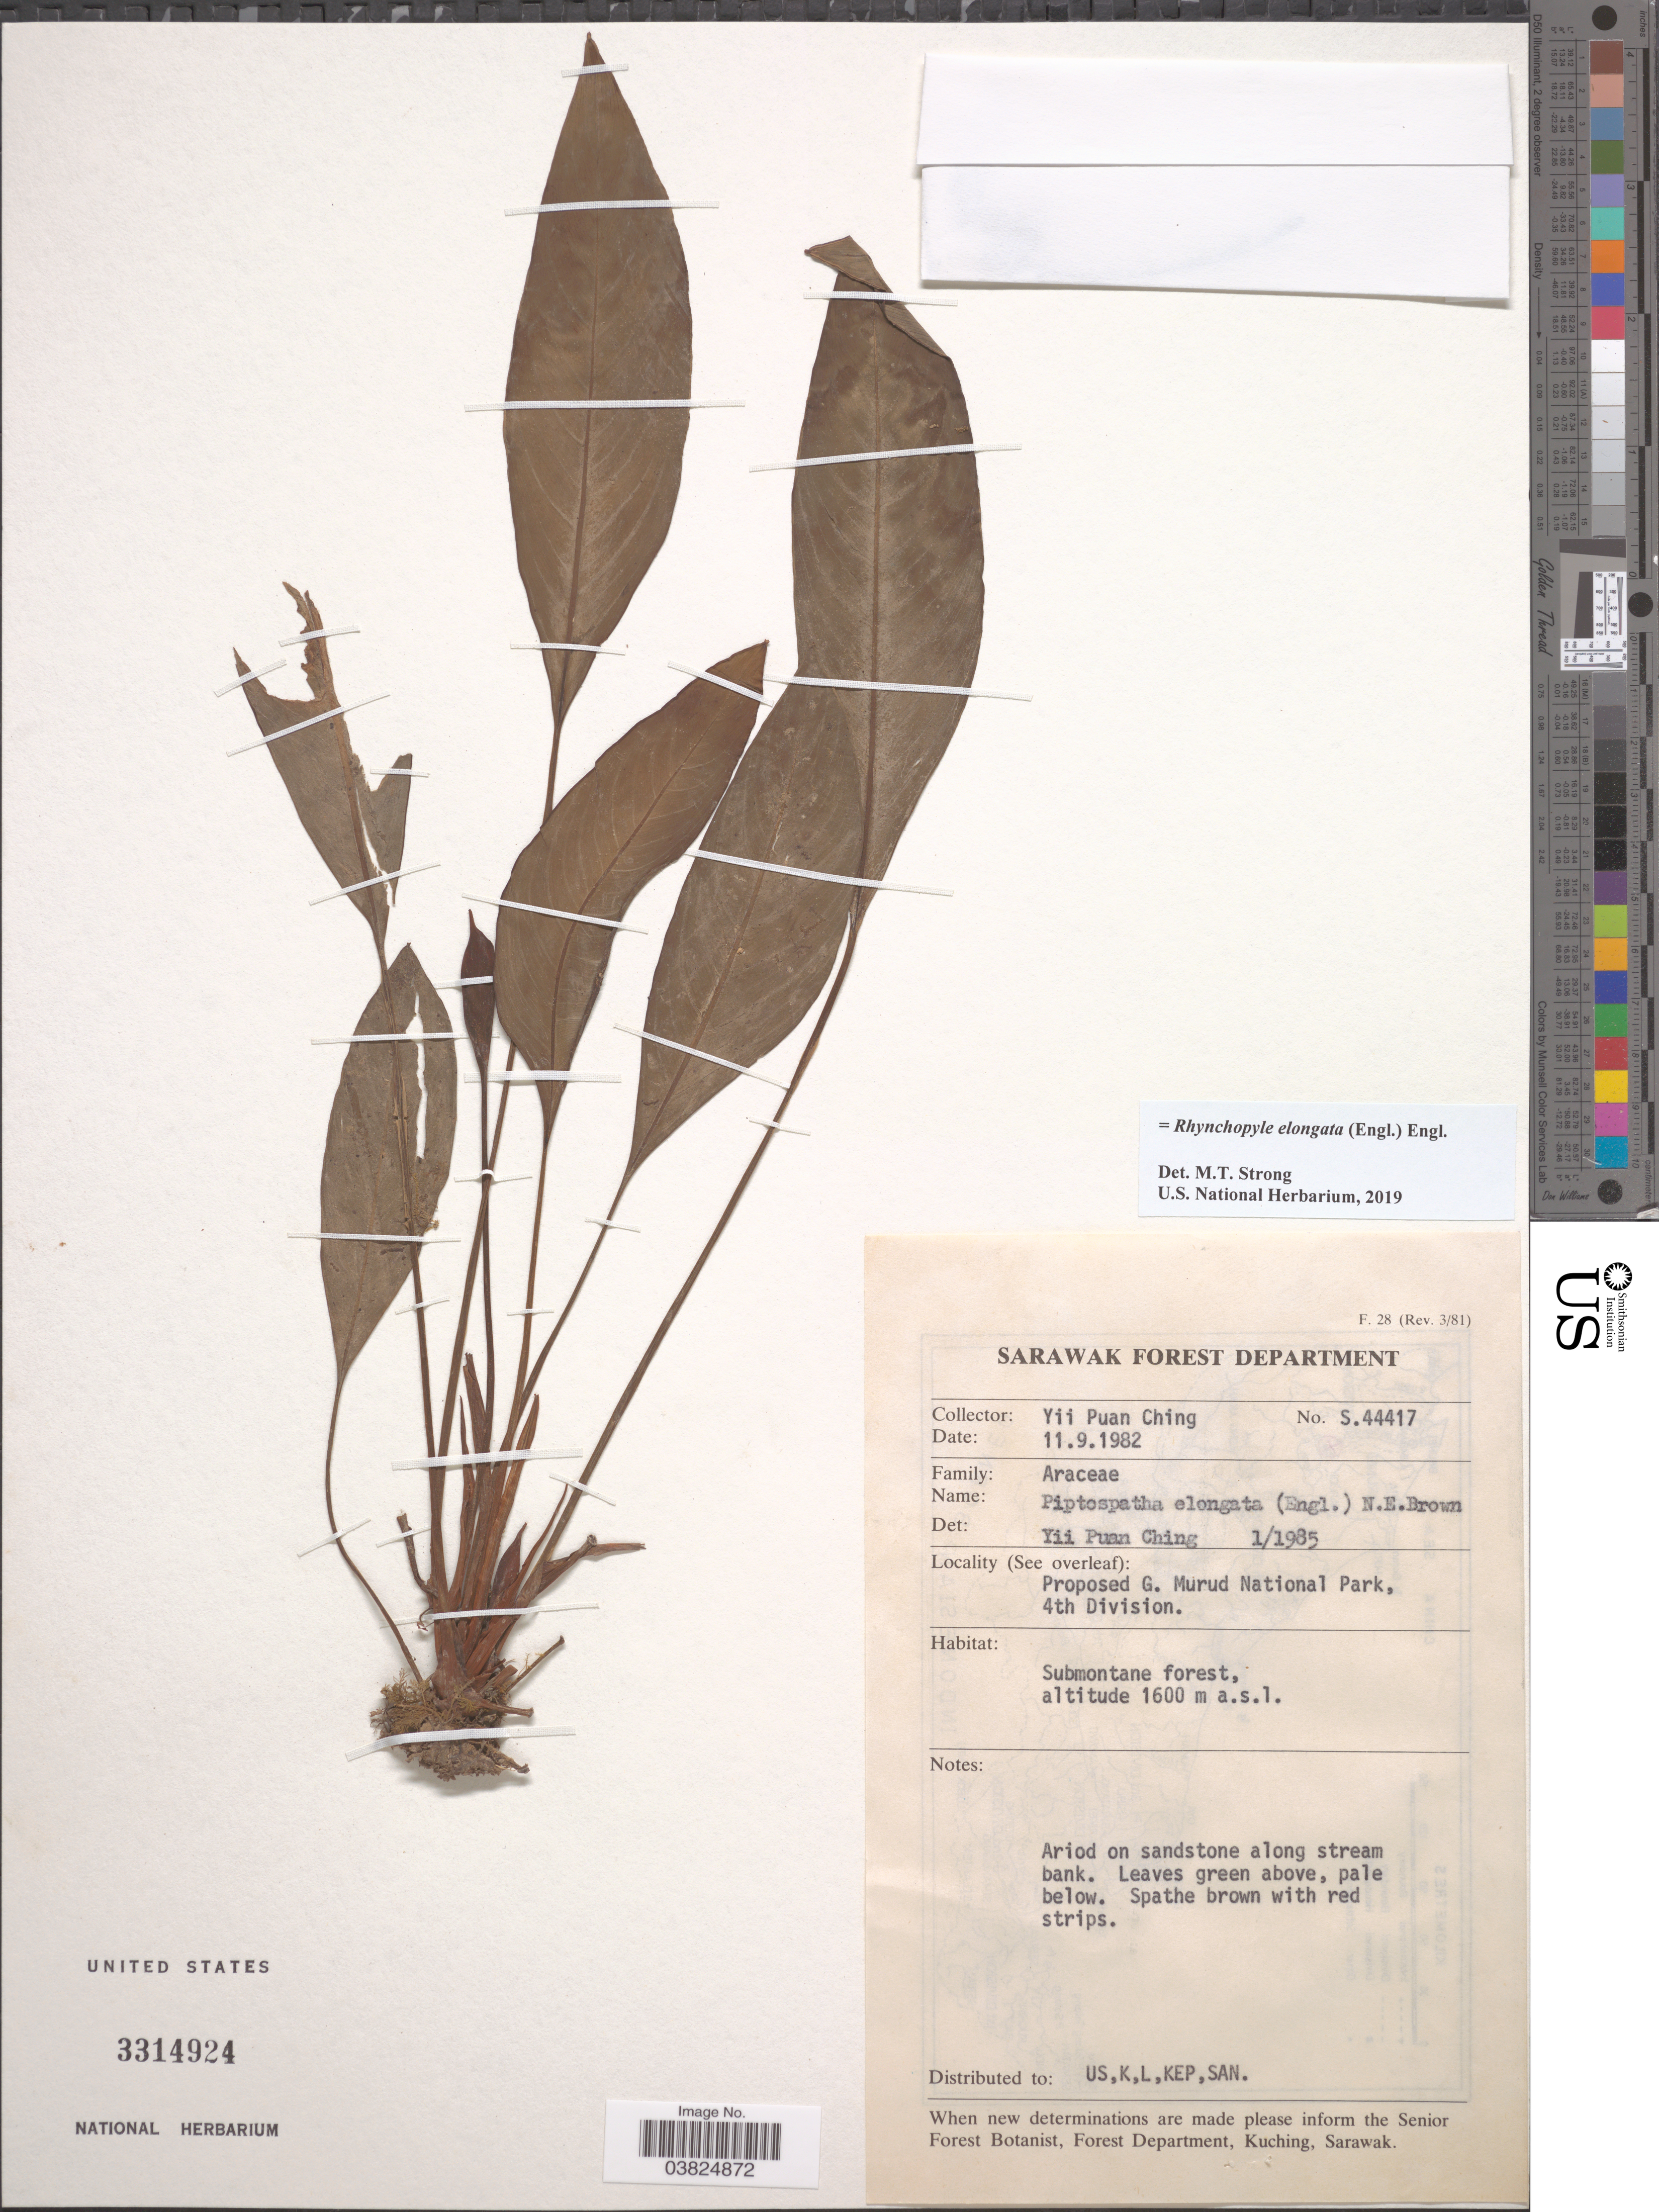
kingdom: Plantae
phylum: Tracheophyta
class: Liliopsida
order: Alismatales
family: Araceae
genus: Rhynchopyle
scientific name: Rhynchopyle elongata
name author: (Engl.) Engl.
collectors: Y. P. Ching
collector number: S44417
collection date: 1982-09-11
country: Malaysia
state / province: Sarawak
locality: Proposed G. Murud National Park, 4th Division.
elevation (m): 1600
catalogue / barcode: US 3314924